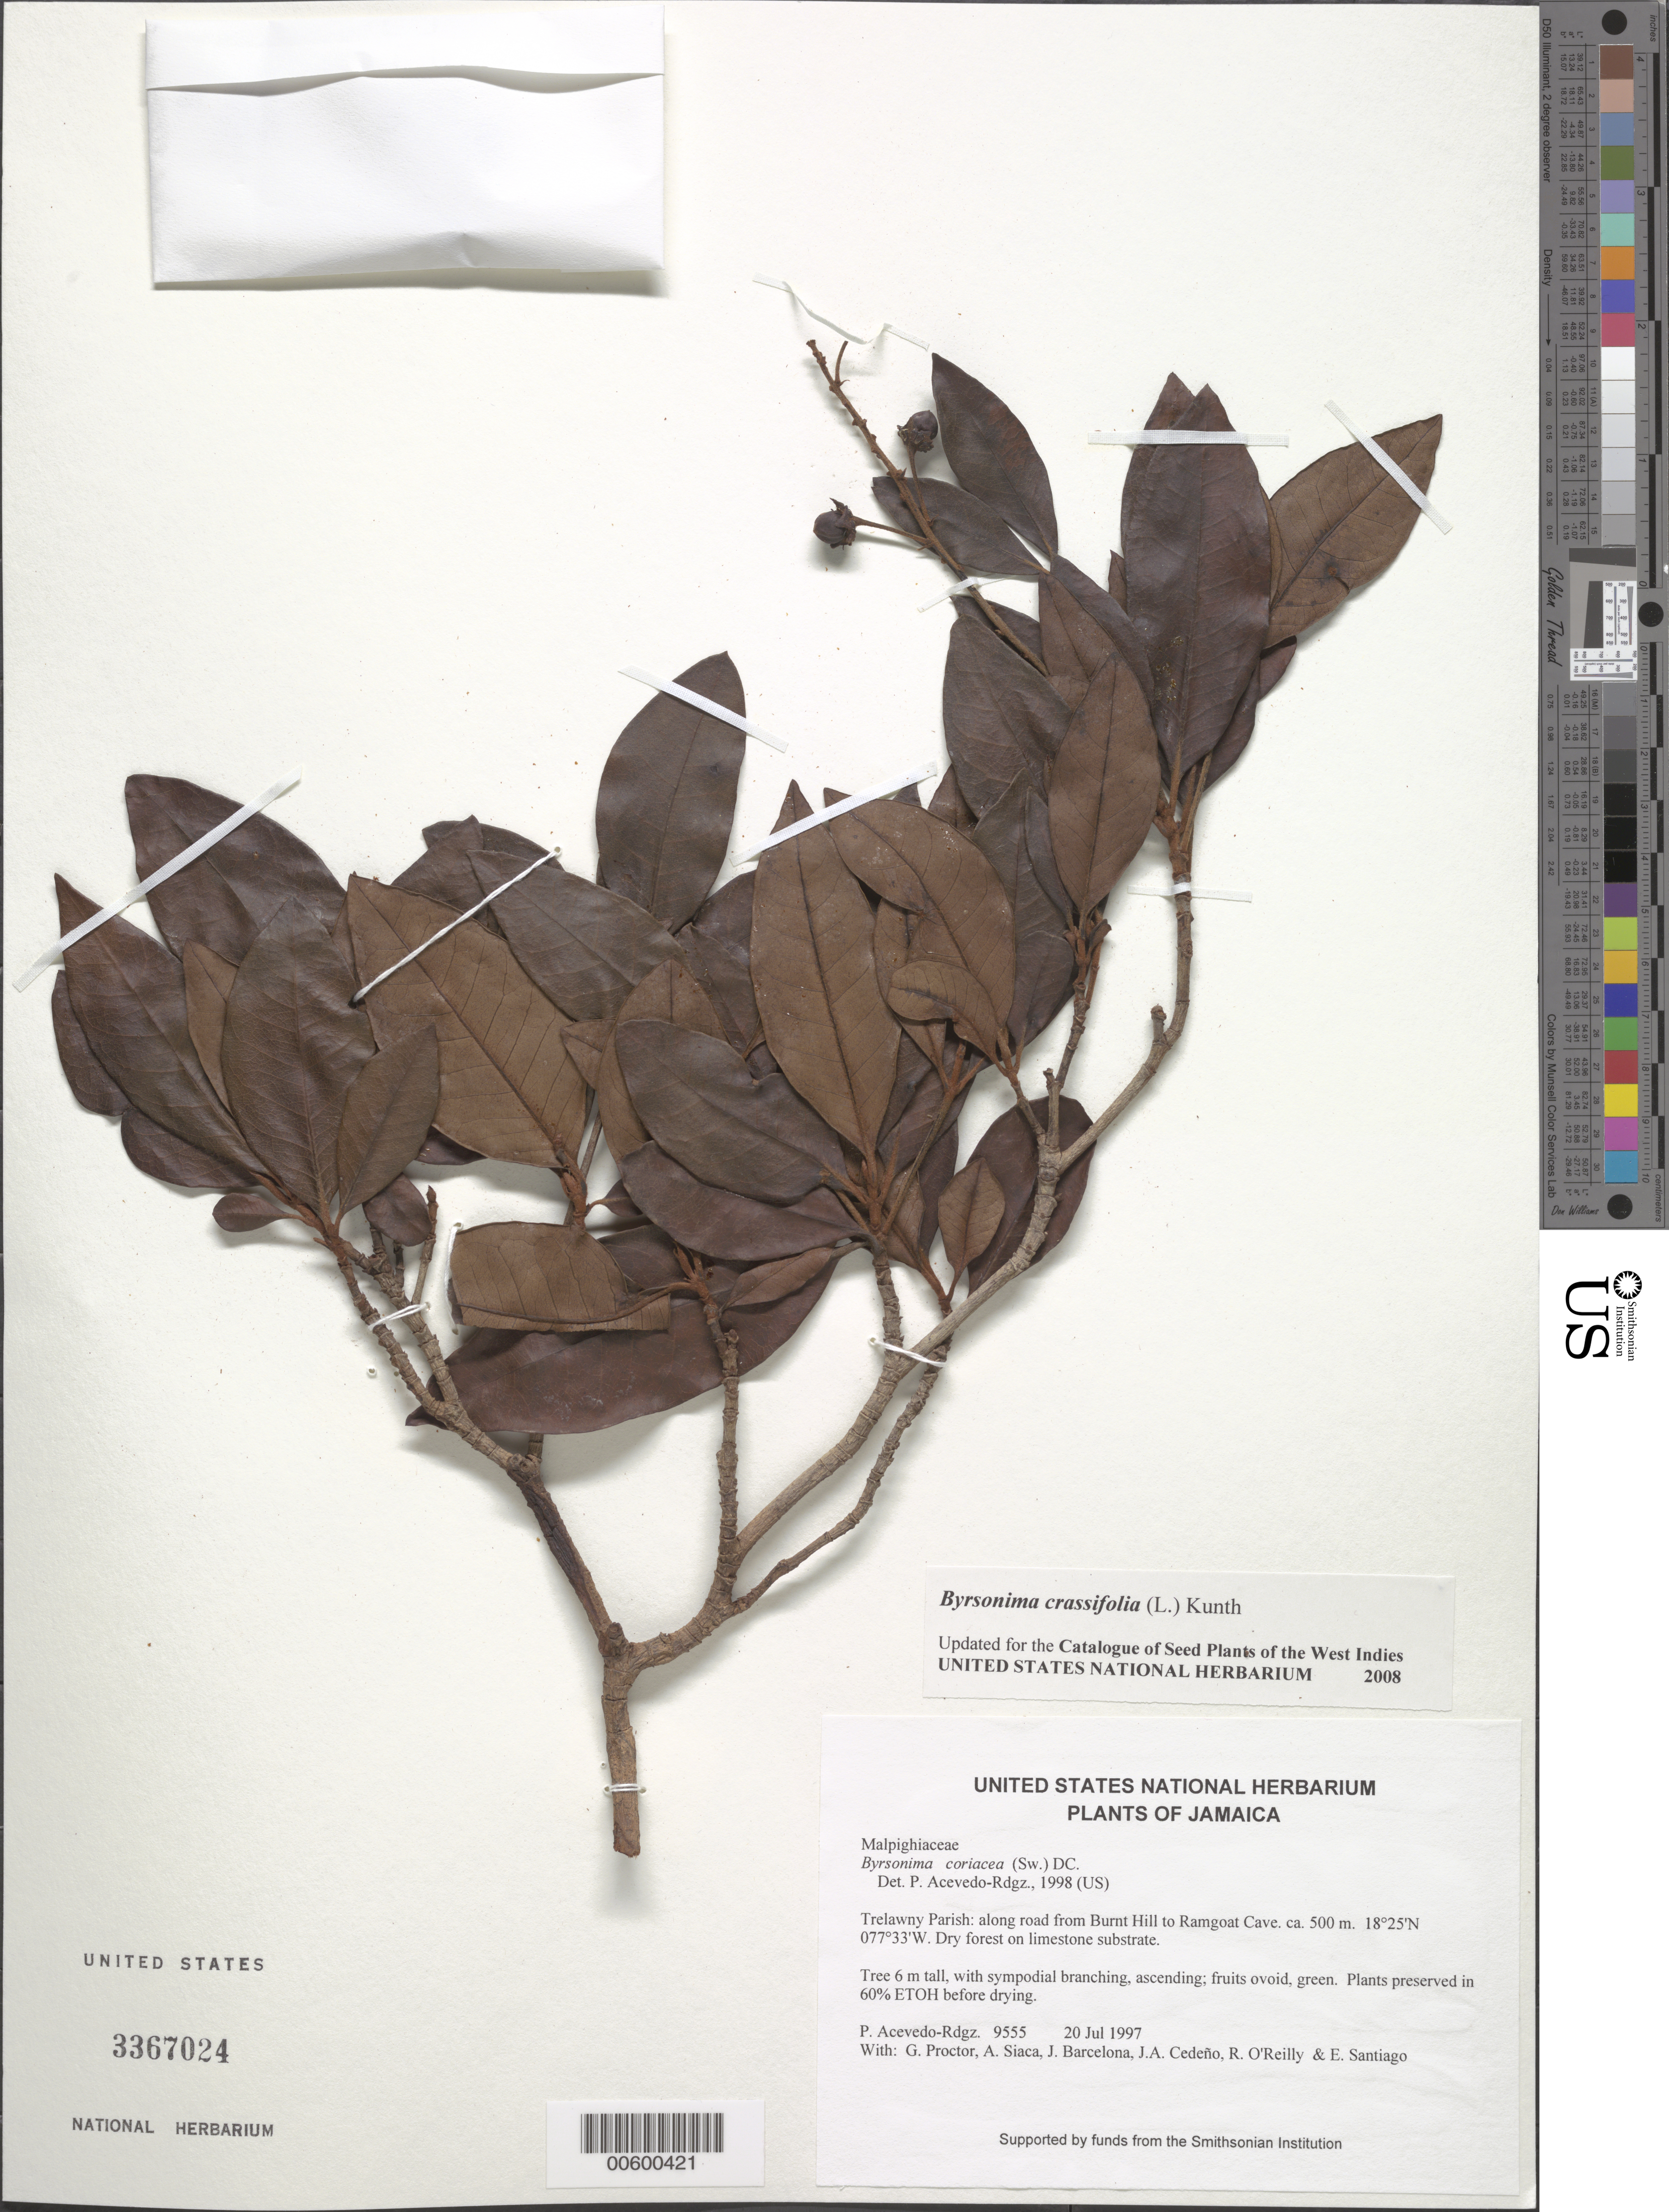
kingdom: Plantae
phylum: Tracheophyta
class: Magnoliopsida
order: Malpighiales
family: Malpighiaceae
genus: Byrsonima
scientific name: Byrsonima crassifolia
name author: (L.) Kunth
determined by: Acevedo-Rodríguez, P., (BOT), Smithsonian Institution - National Museum of Natural History (UNITED STATES)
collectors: P. Acevedo-Rodr., G. R. Proctor, A. Siaca, J. Barcelona, J. A. Cedeño M. & R. O'Reilly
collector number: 9555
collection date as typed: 20 Jul 1997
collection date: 1997-07-20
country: Jamaica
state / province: Trelawny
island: Jamaica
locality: Trelawny Parish: along road from Burnt Hill to Ramgoat Cave.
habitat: Dry forest on limestone substrate.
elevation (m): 500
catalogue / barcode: US 3367024